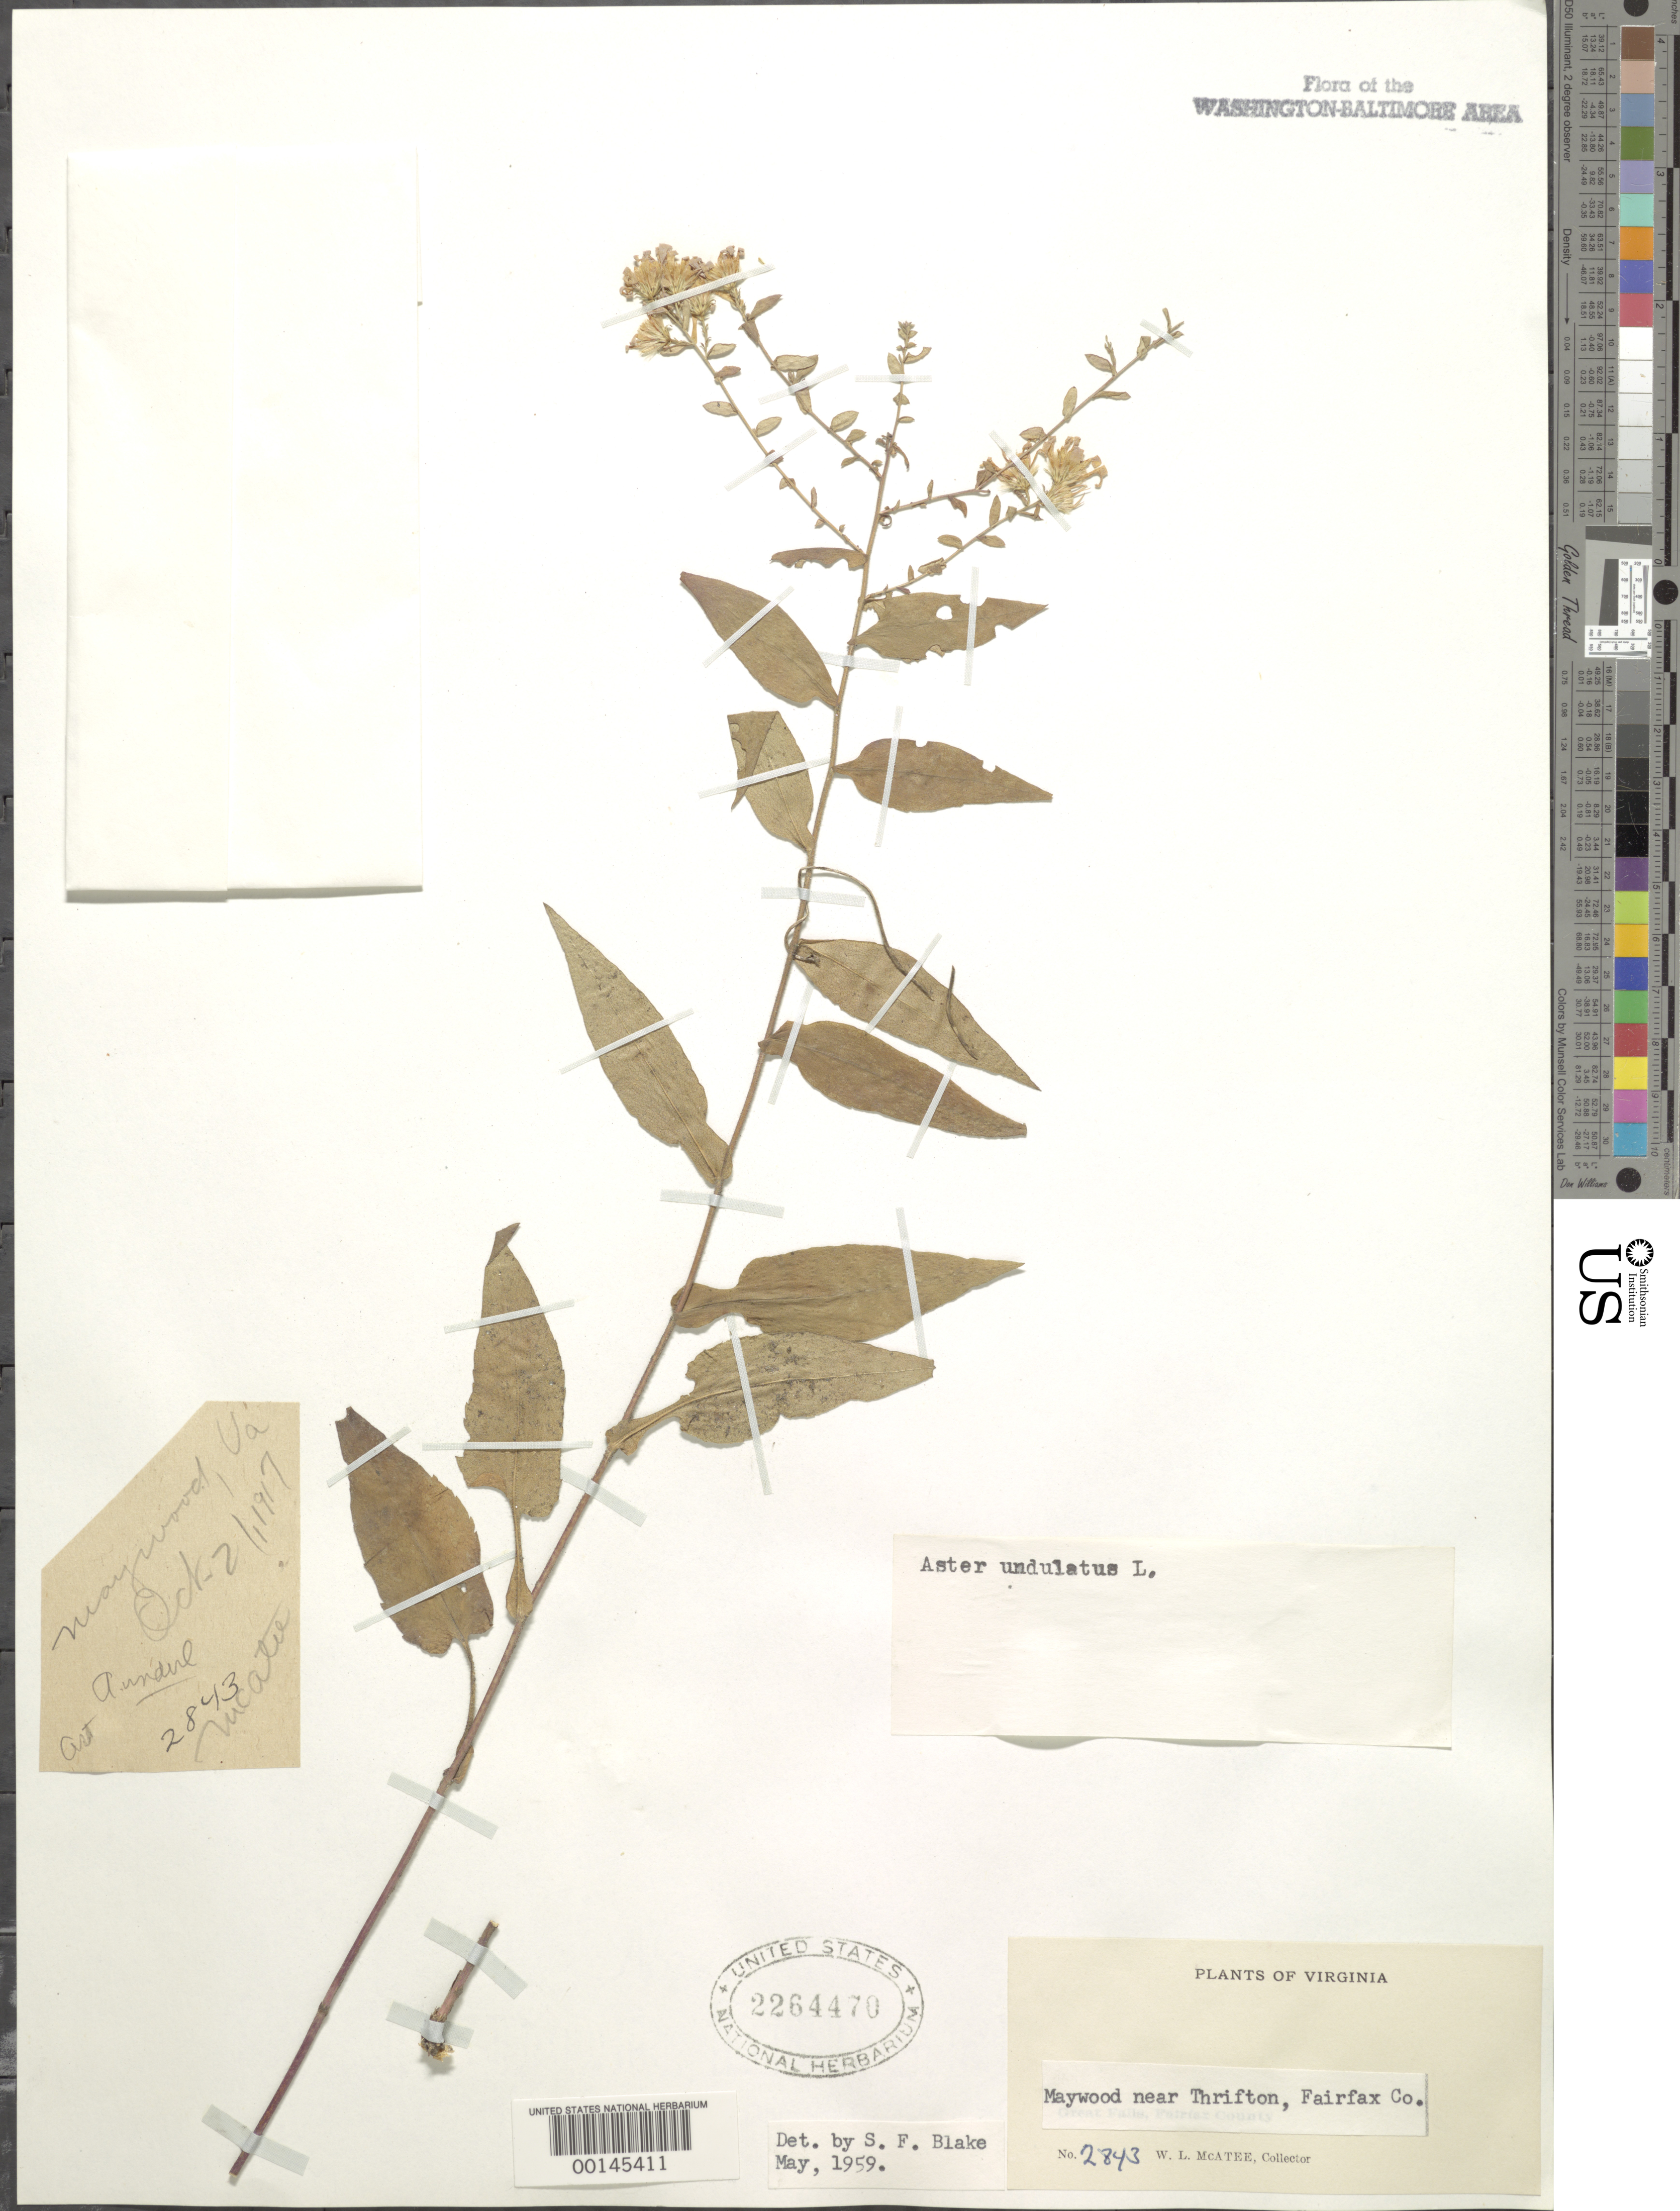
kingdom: Plantae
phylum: Tracheophyta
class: Magnoliopsida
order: Asterales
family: Asteraceae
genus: Symphyotrichum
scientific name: Symphyotrichum undulatum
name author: (L.) G.L. Nesom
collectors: W. McAtee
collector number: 2843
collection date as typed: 21 Oct 1917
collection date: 1917-10-21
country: United States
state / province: Virginia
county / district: Fairfax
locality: Maywood near Thrifton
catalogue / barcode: US 2264470